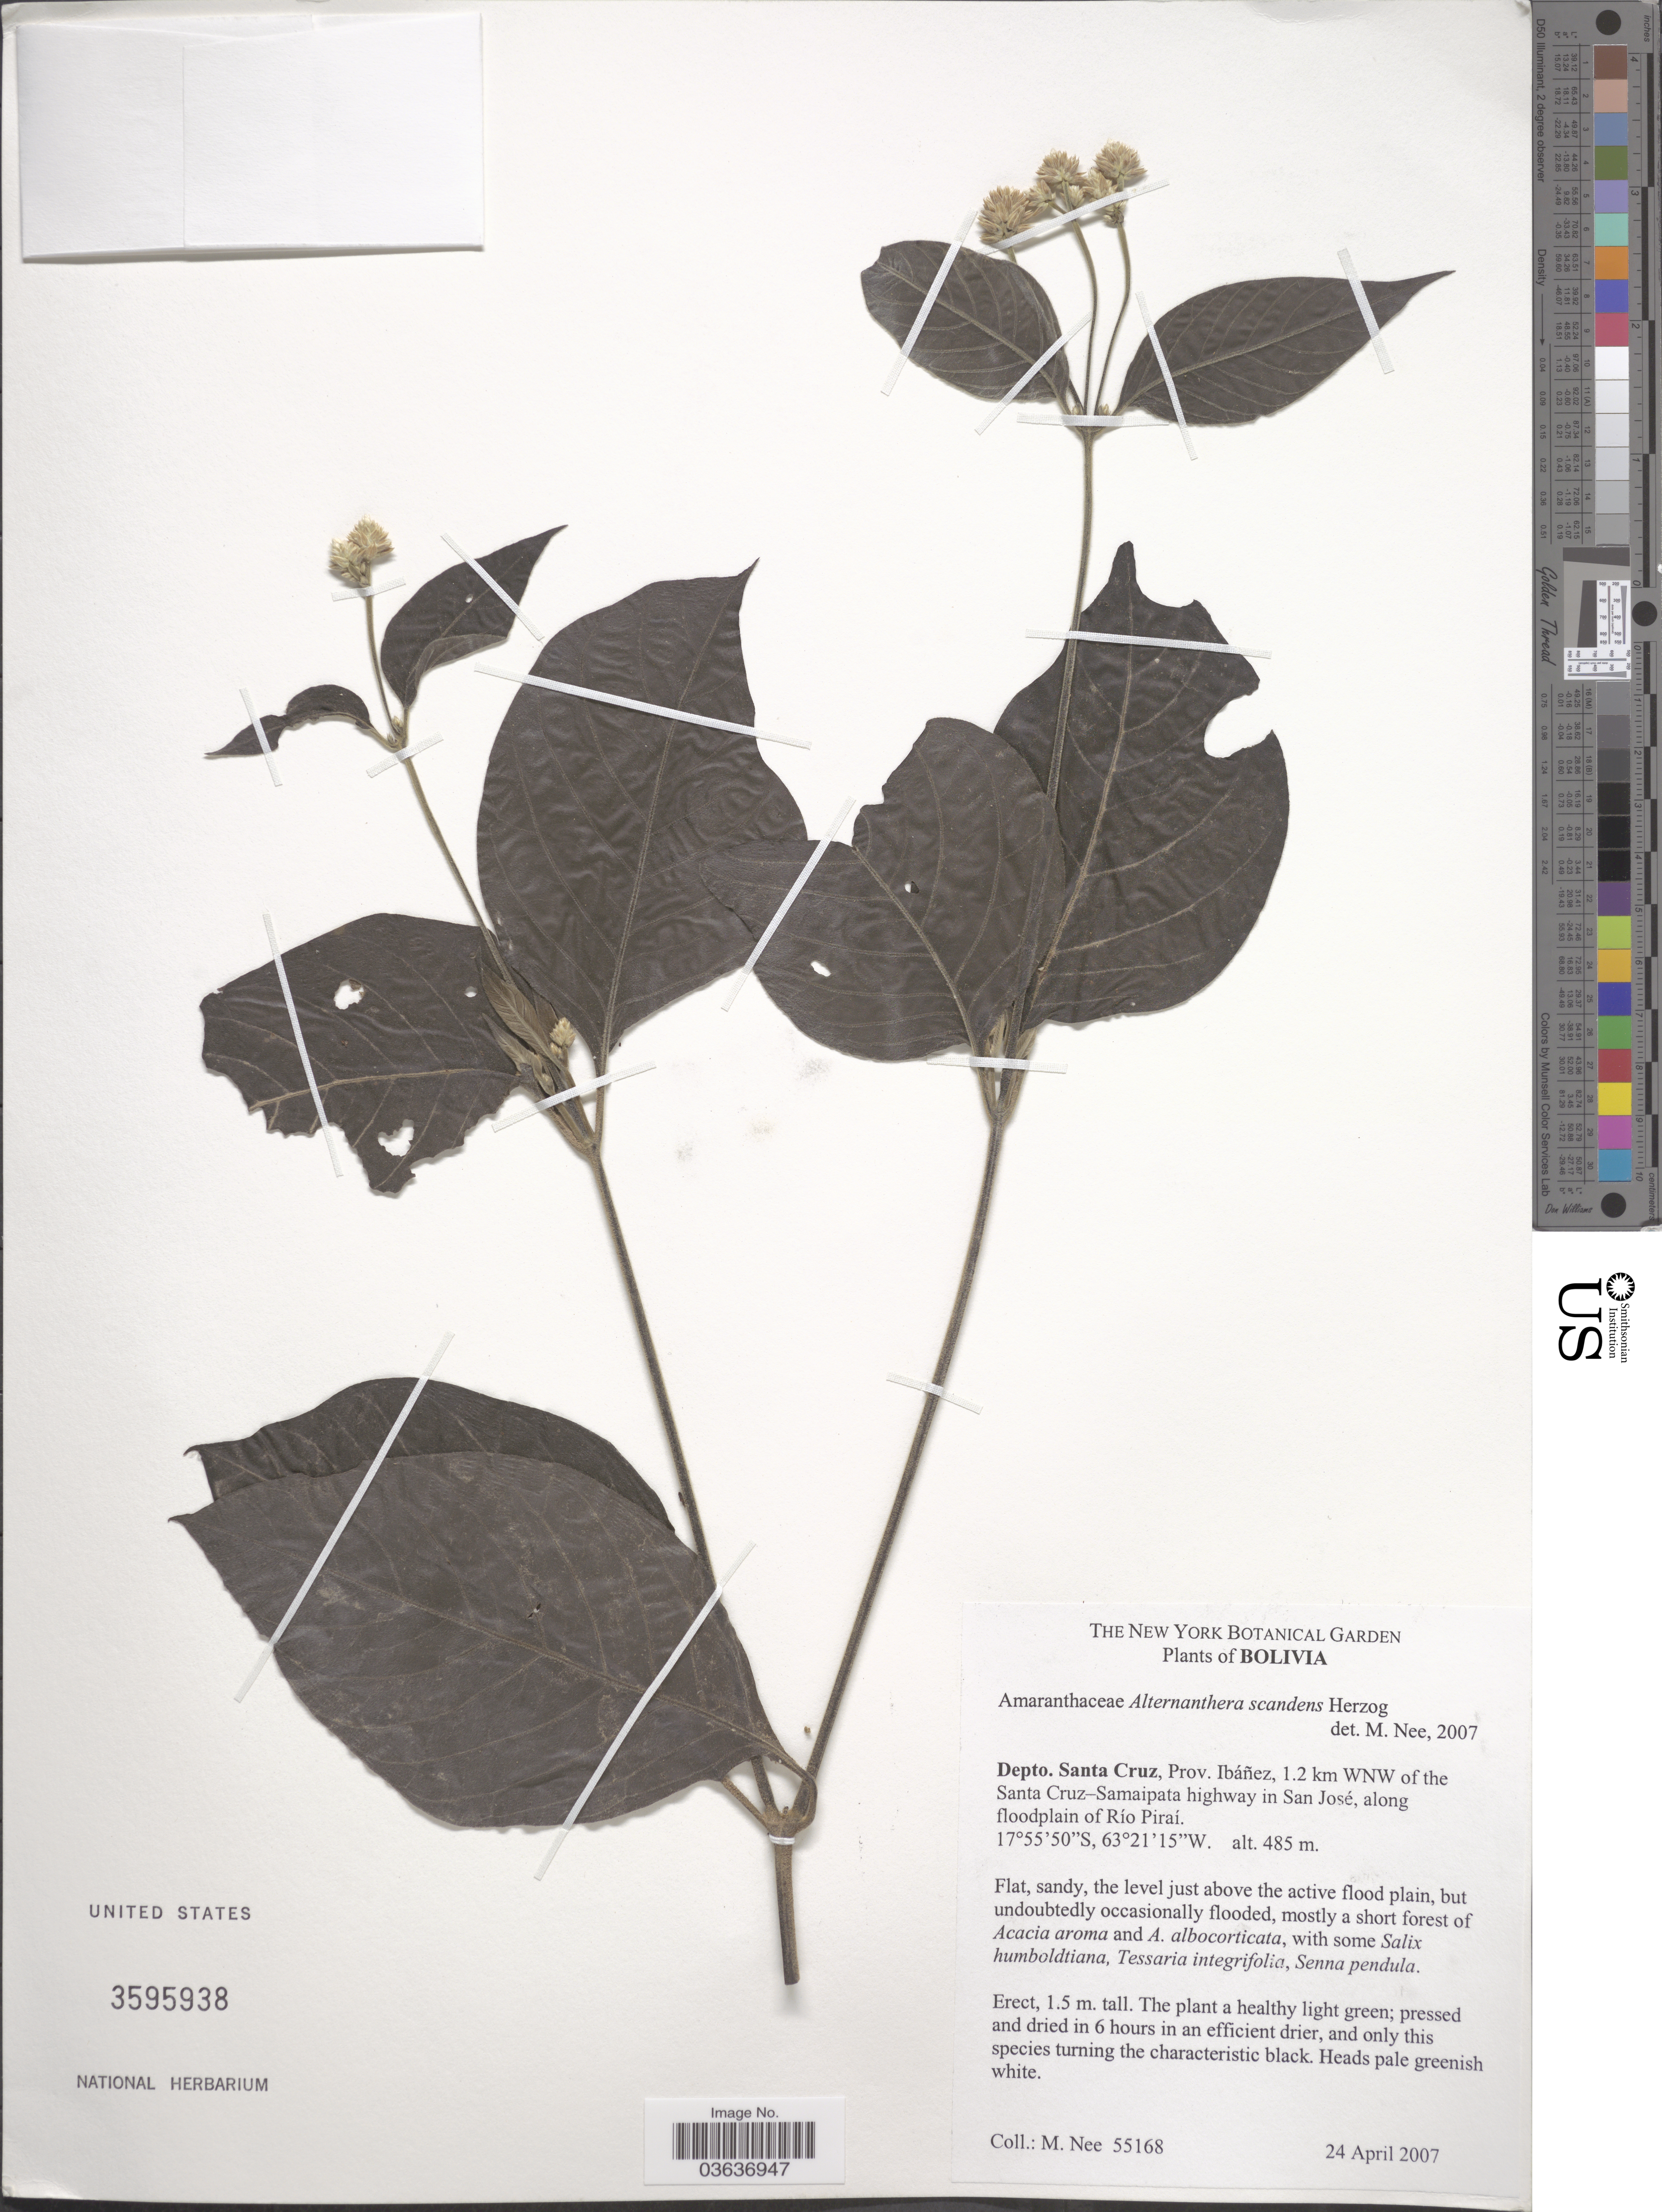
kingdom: Plantae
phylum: Tracheophyta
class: Magnoliopsida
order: Caryophyllales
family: Amaranthaceae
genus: Alternanthera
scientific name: Alternanthera scandens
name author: Herzog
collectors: M. Nee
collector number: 55168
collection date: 2007-04-24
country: Bolivia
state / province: Santa Cruz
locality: Depto. Santa Cruz, Prov. Ibáñez, 1.2 km WNW of the Santa Cruz-Samaipata highway in San José, along floodplain of Río Piraí.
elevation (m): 485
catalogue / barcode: US 3595938